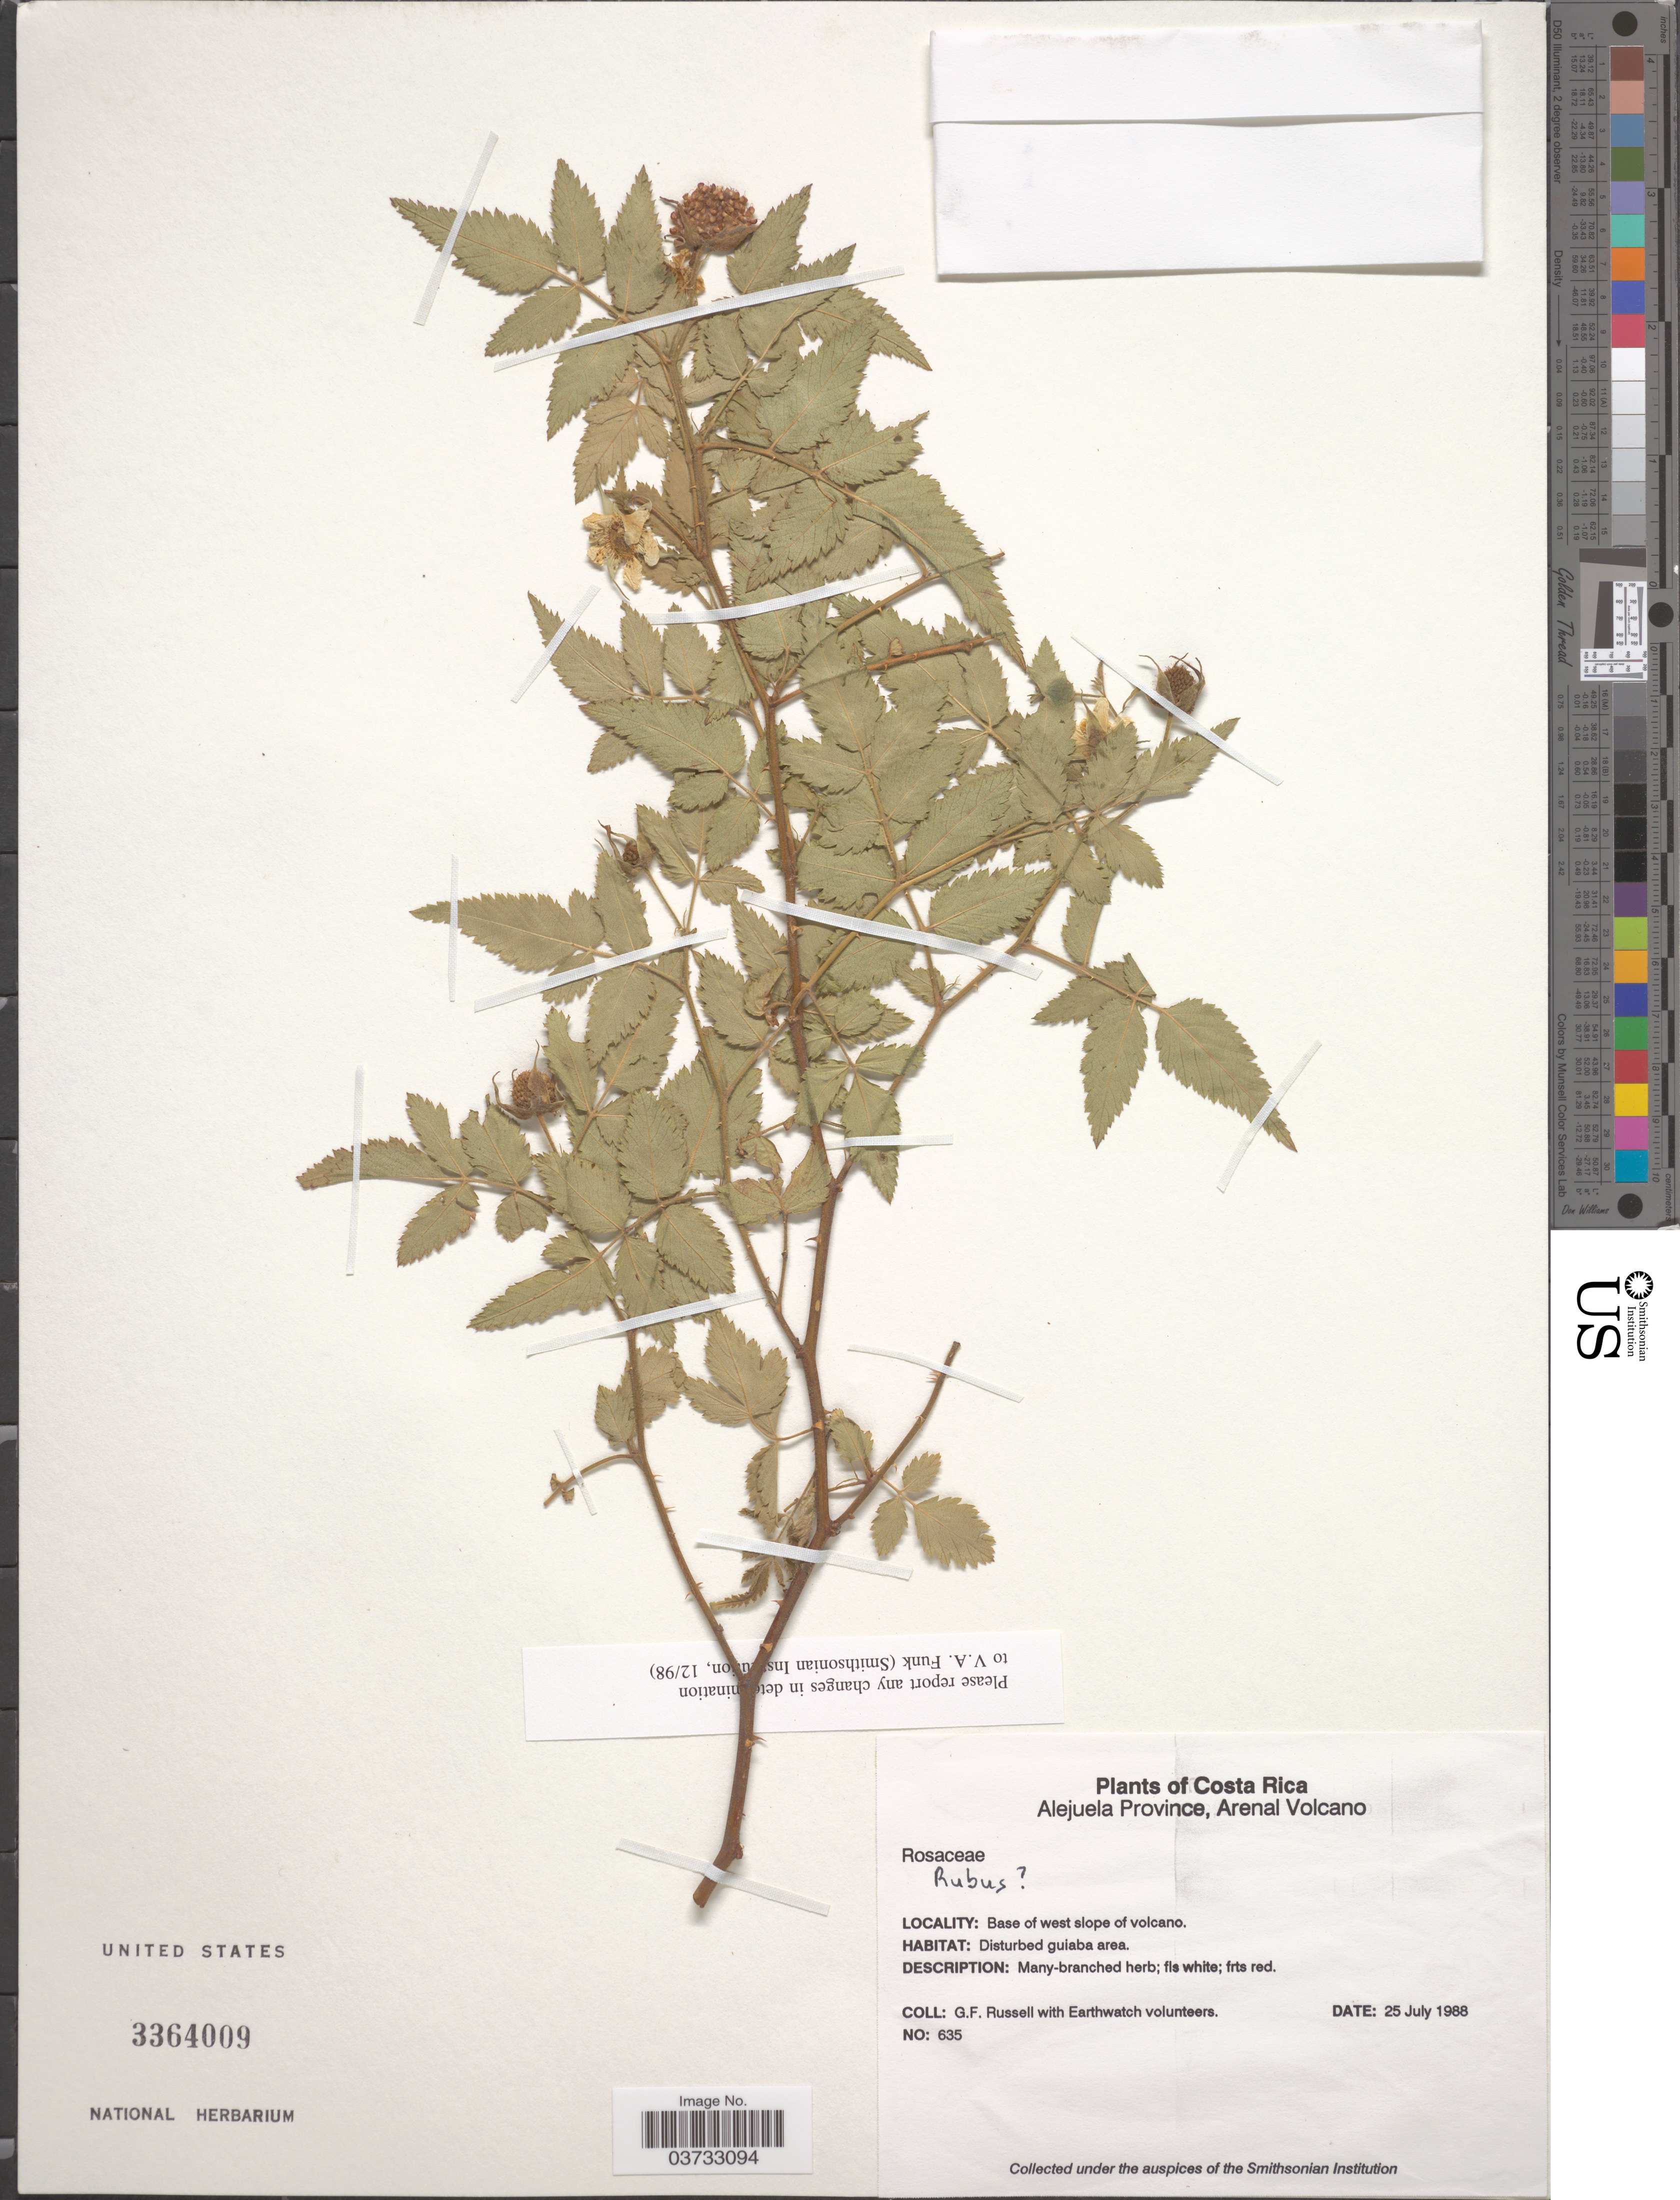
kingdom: Plantae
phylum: Tracheophyta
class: Magnoliopsida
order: Rosales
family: Rosaceae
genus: Rubus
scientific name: Rubus sp.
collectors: G. Russell & Earthwatch Volunteers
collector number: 635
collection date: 1988-07-25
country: Costa Rica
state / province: Alajuela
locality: Arenal Volcano. Base of west slope of volcano.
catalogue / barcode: US 3364009